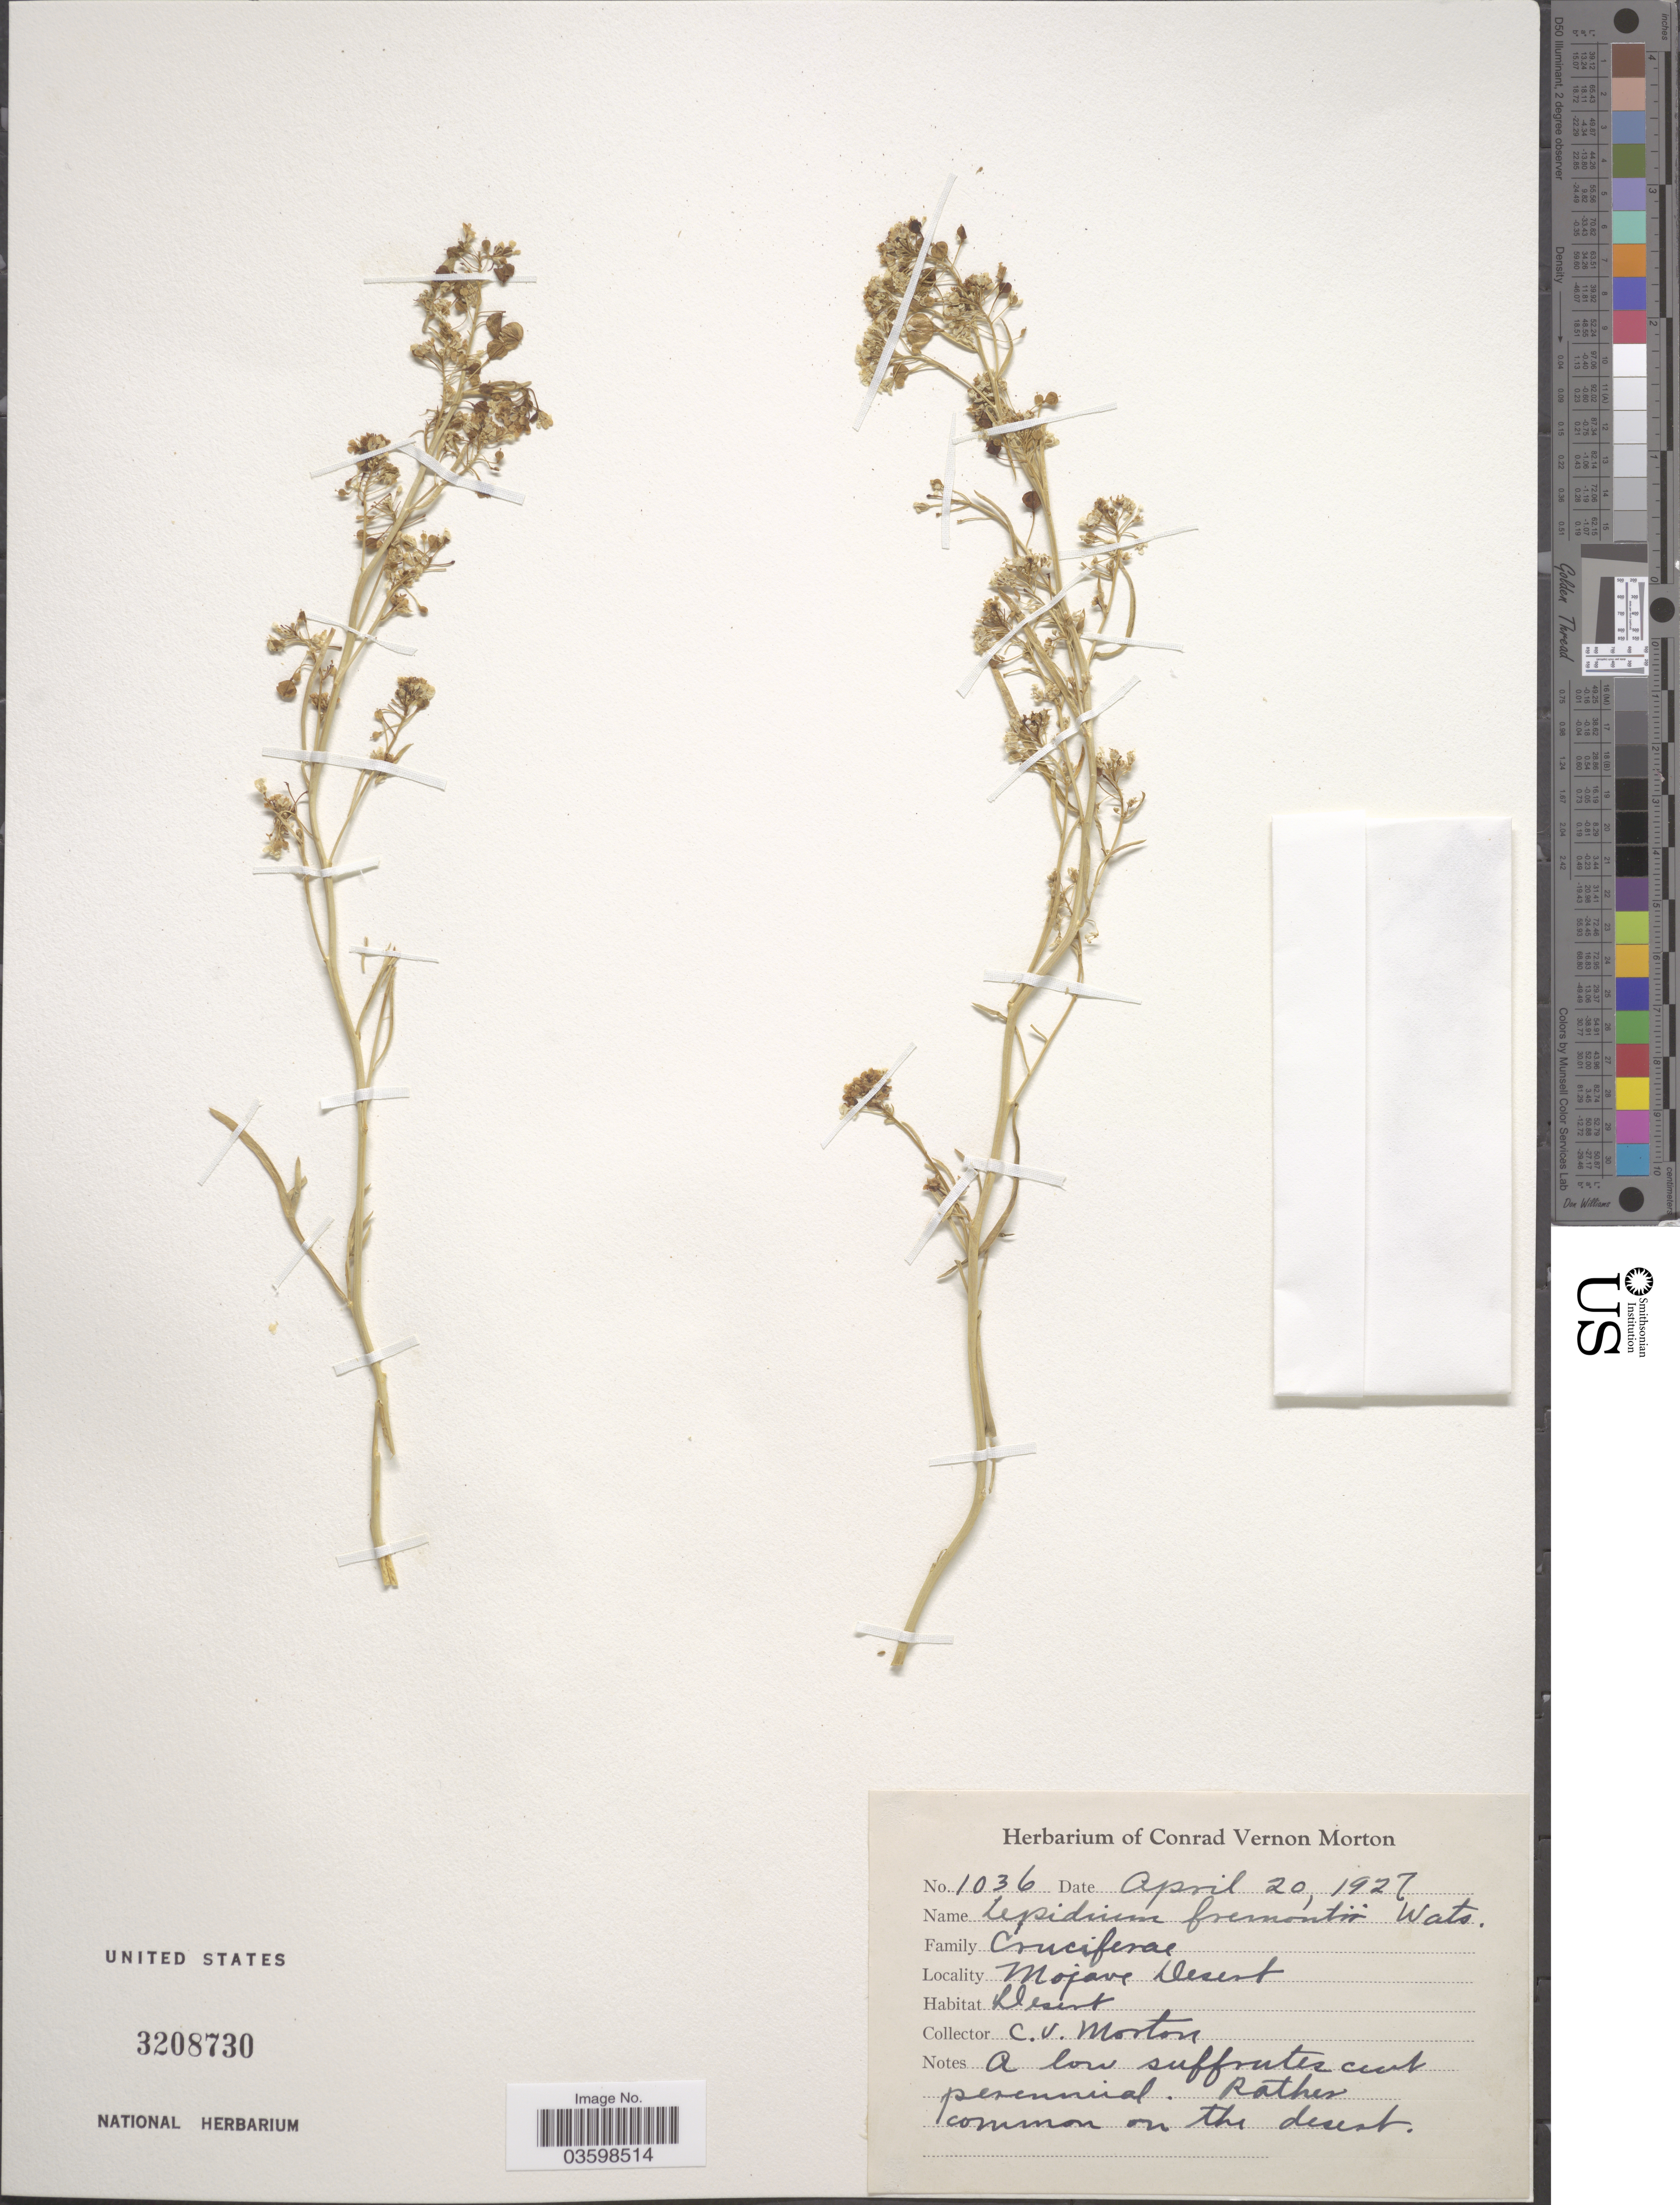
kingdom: Plantae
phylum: Tracheophyta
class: Magnoliopsida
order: Brassicales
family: Brassicaceae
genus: Lepidium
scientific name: Lepidium fremontii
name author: S. Watson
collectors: C. V. Morton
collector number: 1036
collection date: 1927-04-20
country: United States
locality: Mojave Desert.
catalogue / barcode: US 3208730